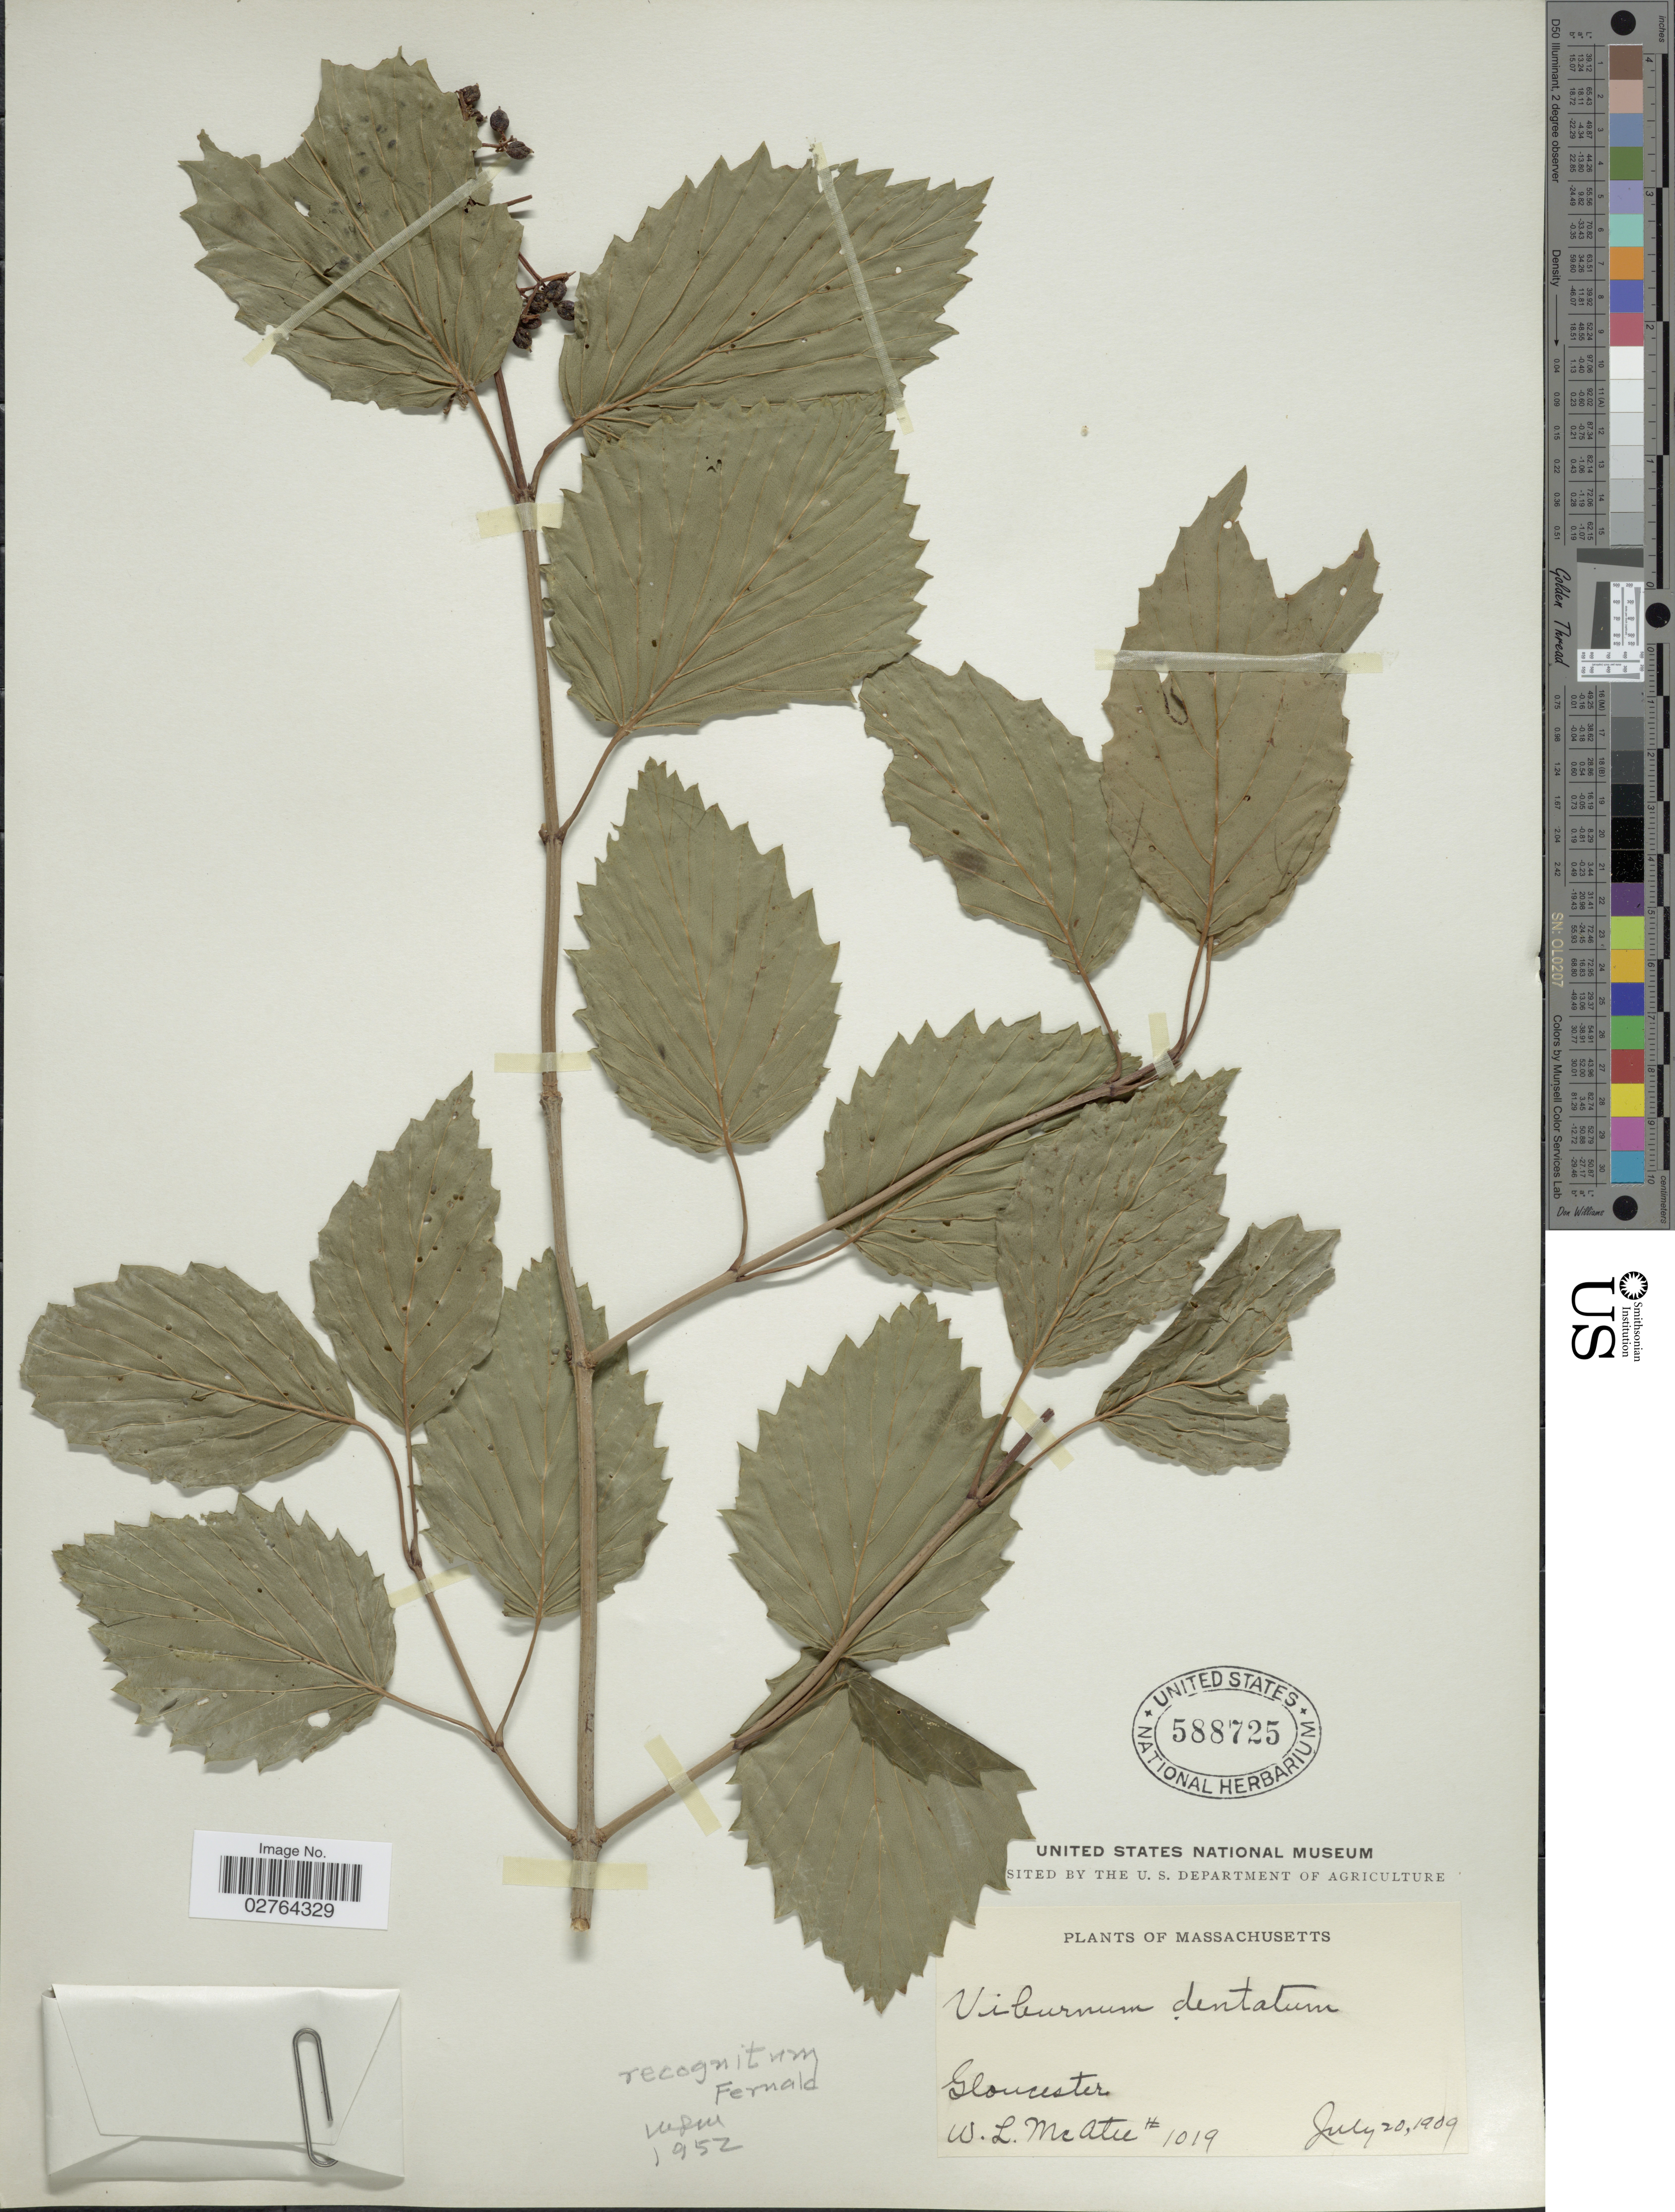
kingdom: Plantae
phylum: Tracheophyta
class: Magnoliopsida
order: Dipsacales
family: Viburnaceae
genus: Viburnum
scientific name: Viburnum recognitum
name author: Fernald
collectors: W. McAtic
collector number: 1019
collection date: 1909-07-20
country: United States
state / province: Massachusetts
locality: Gloucester.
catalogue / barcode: US 588725